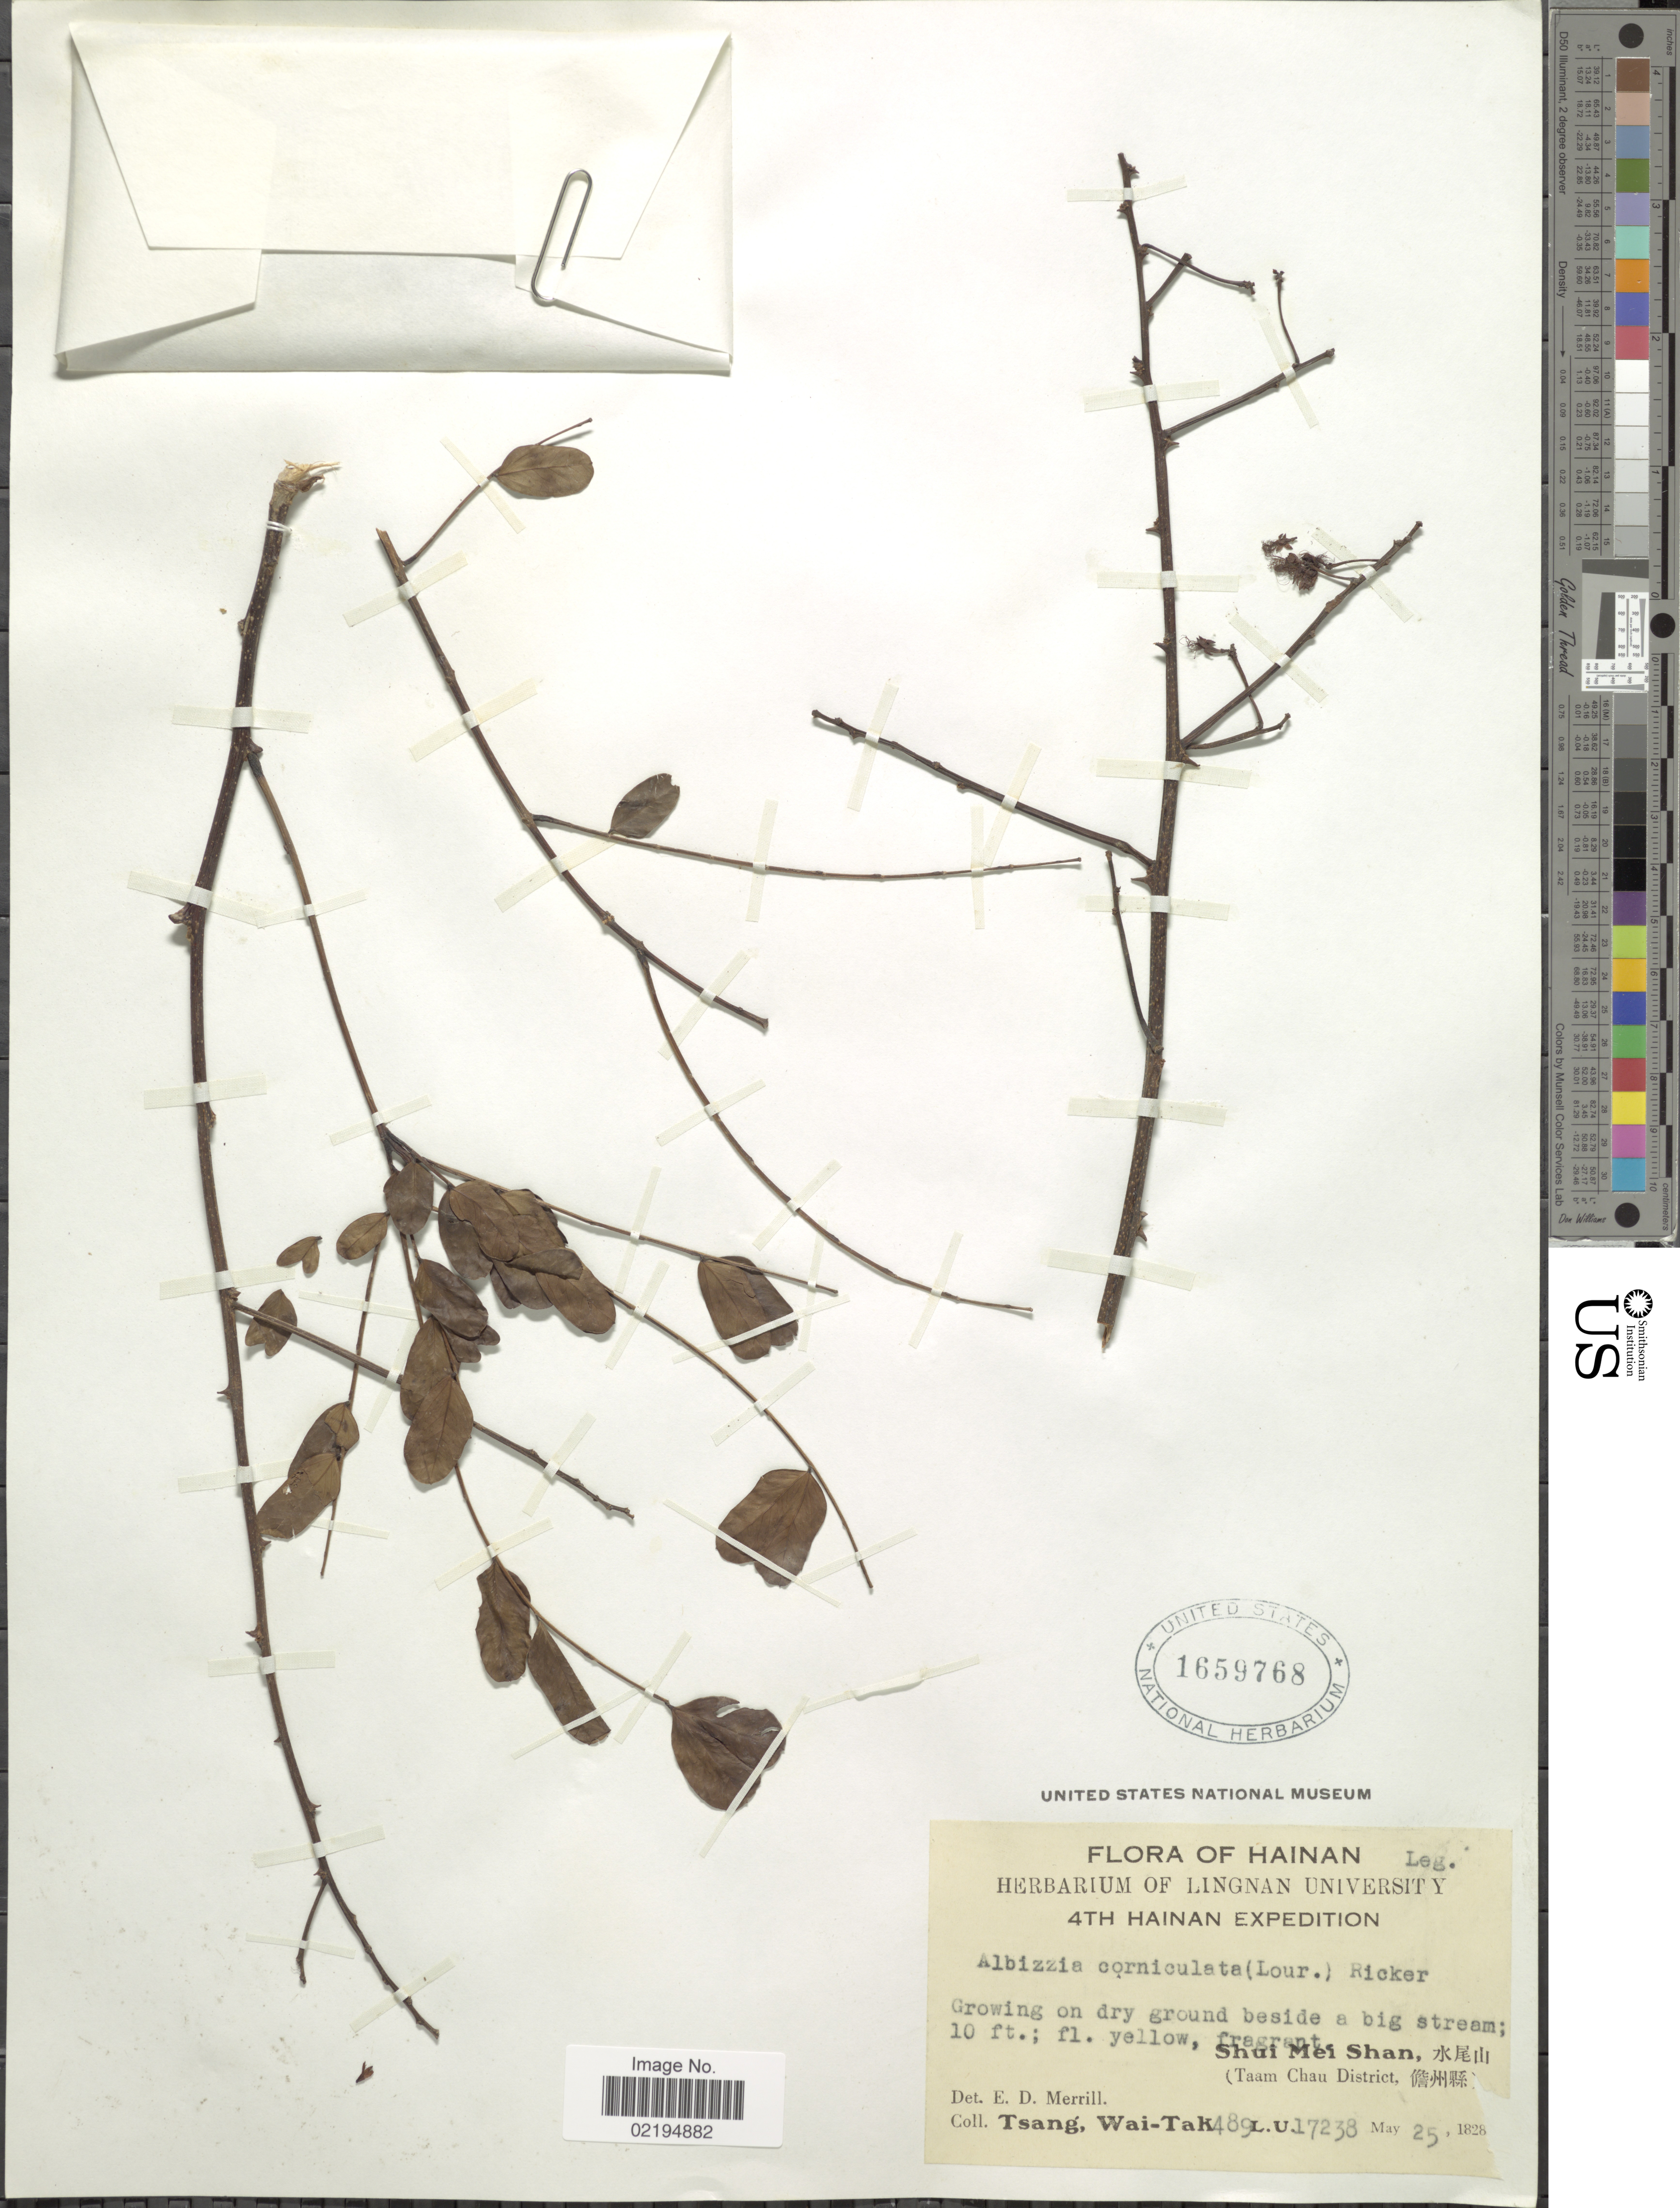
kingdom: Plantae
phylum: Tracheophyta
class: Magnoliopsida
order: Fabales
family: Fabaceae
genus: Albizia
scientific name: Albizia corniculata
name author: (Lour.) Druce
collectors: W. T. Tsang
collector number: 489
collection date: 1828-05-25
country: China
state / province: Hainan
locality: Beside a big stream, Shui Mei Shan (Taam Chau District).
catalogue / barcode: US 1659768